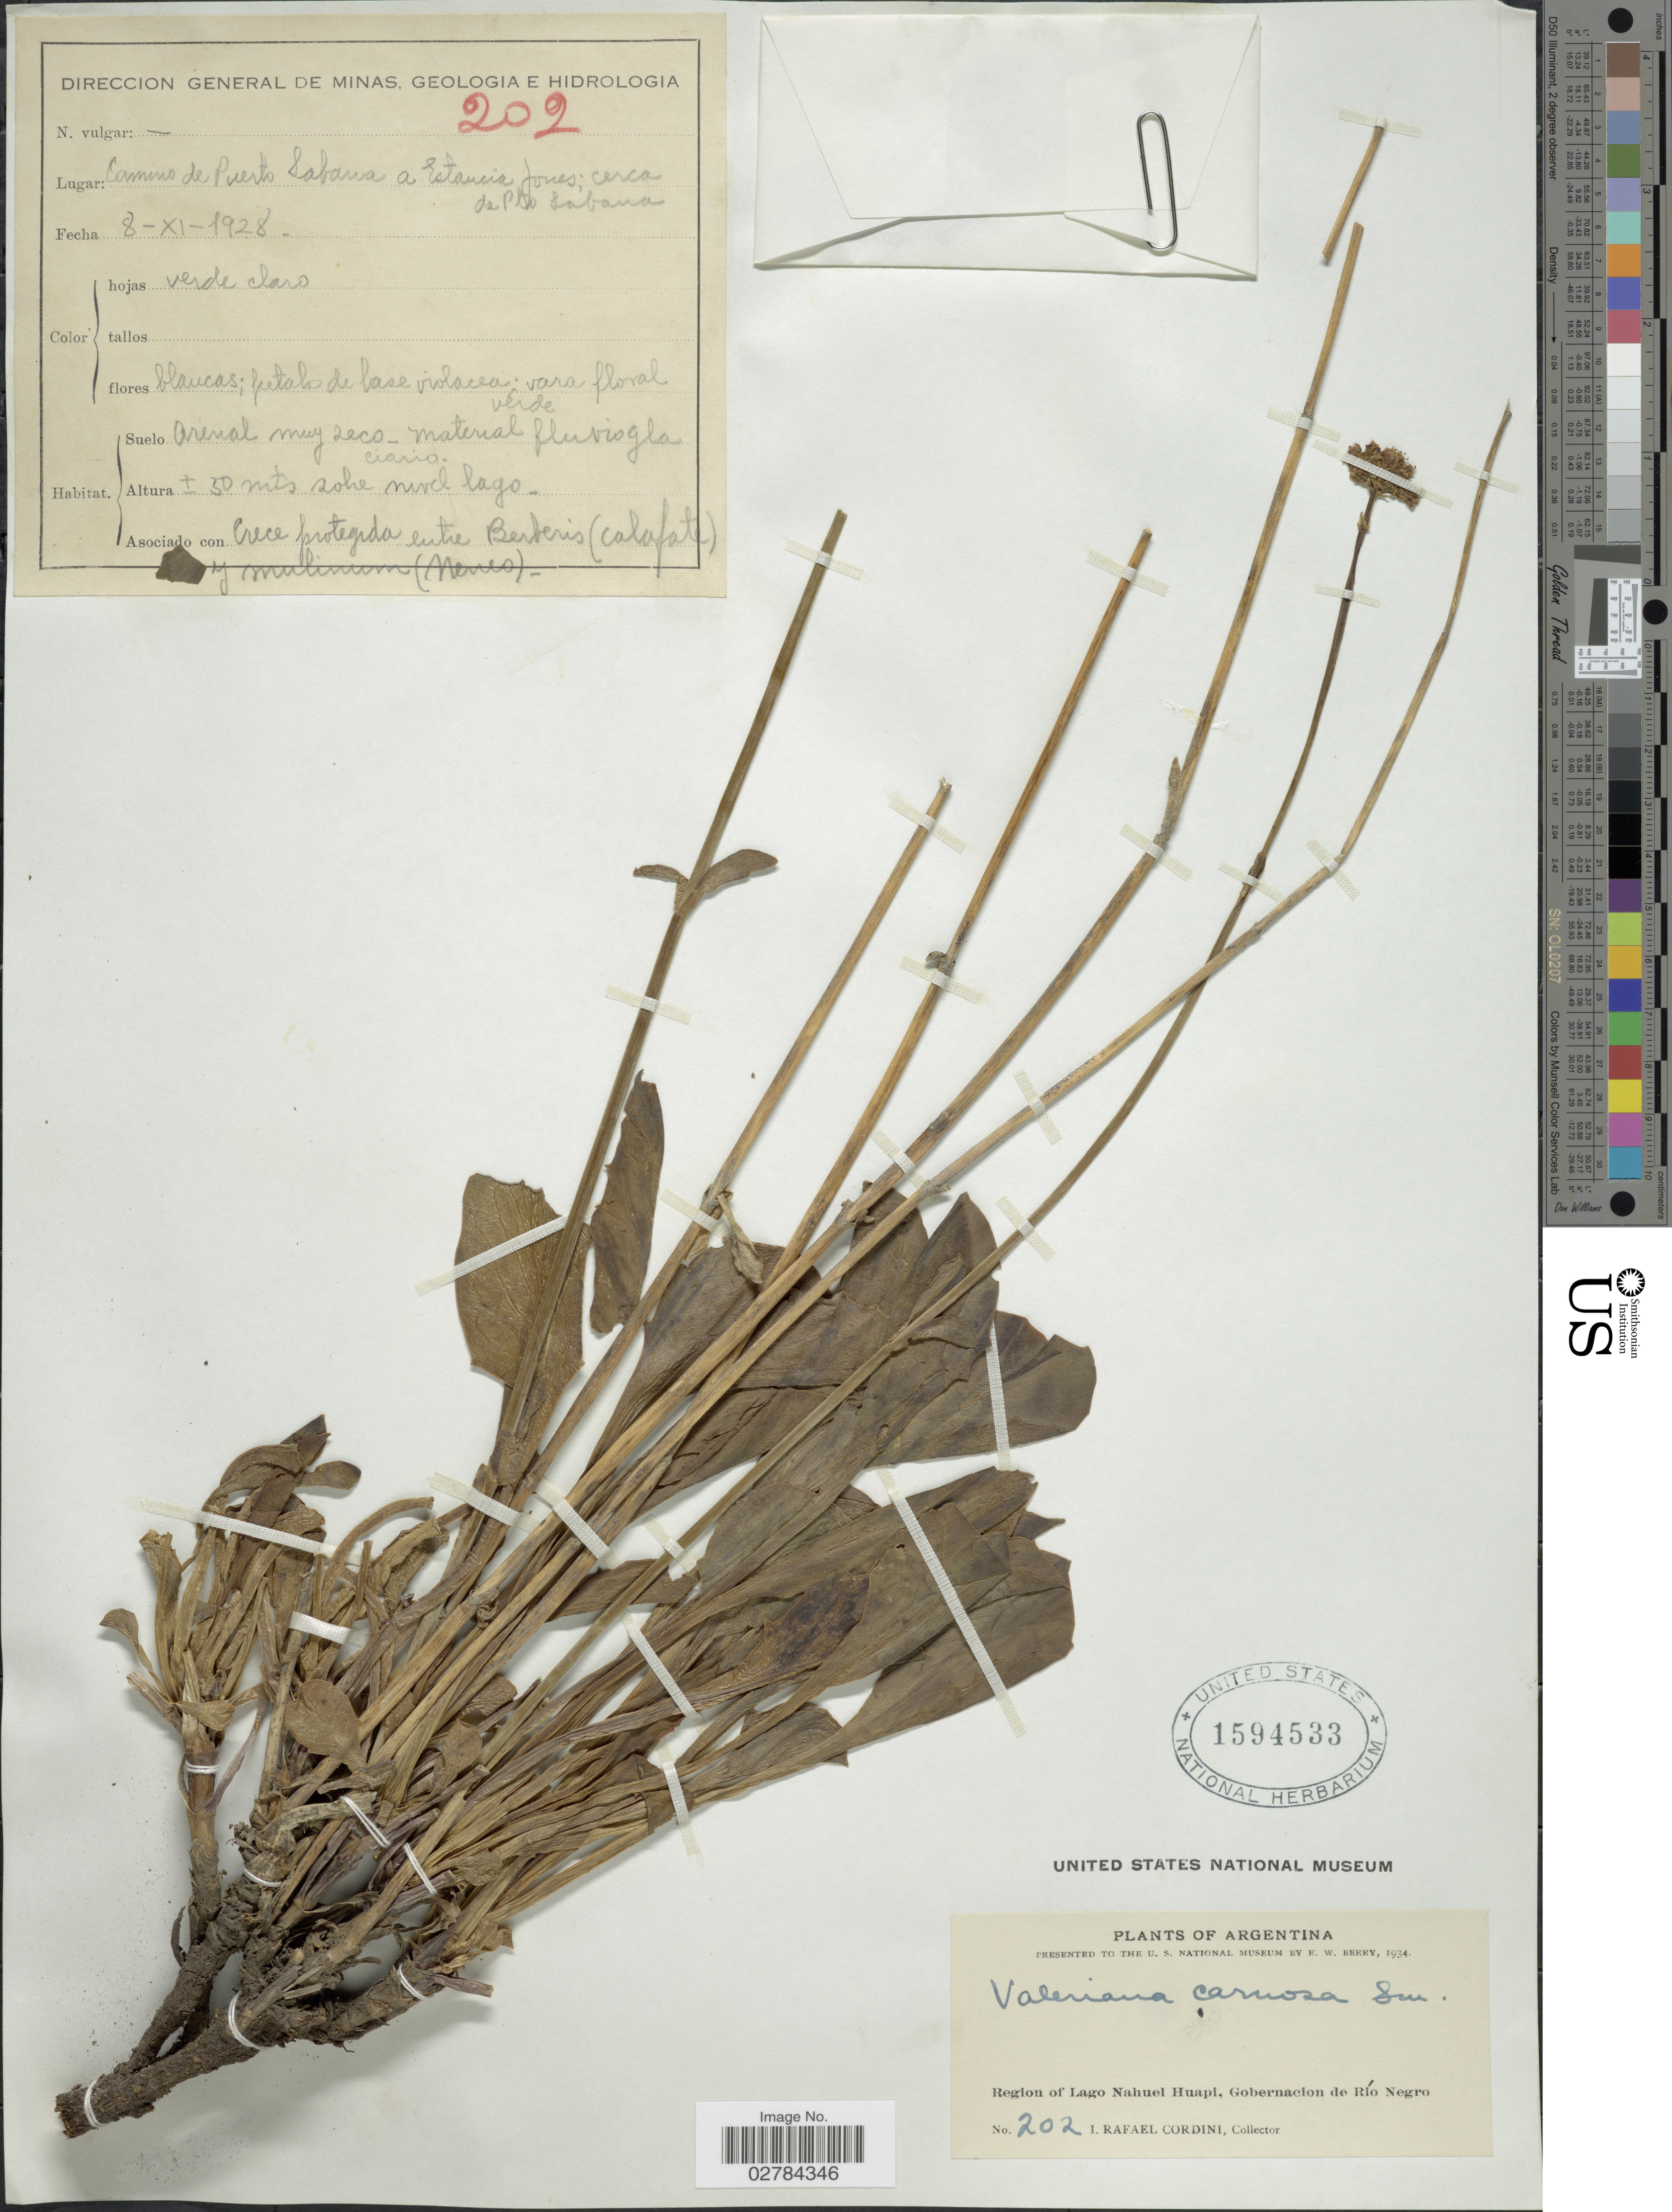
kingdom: Plantae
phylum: Tracheophyta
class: Magnoliopsida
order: Dipsacales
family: Caprifoliaceae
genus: Valeriana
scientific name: Valeriana carnosa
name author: Sm.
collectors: I. Cordini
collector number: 202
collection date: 1928-11-08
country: Argentina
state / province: Rio Negro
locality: Region of Lago Nahuel Huapi, Gobernacion de Río Negro. Camino de Puerto Sabana a Estancia Jones; cerca de Pto Sabana.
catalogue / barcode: US 1594533